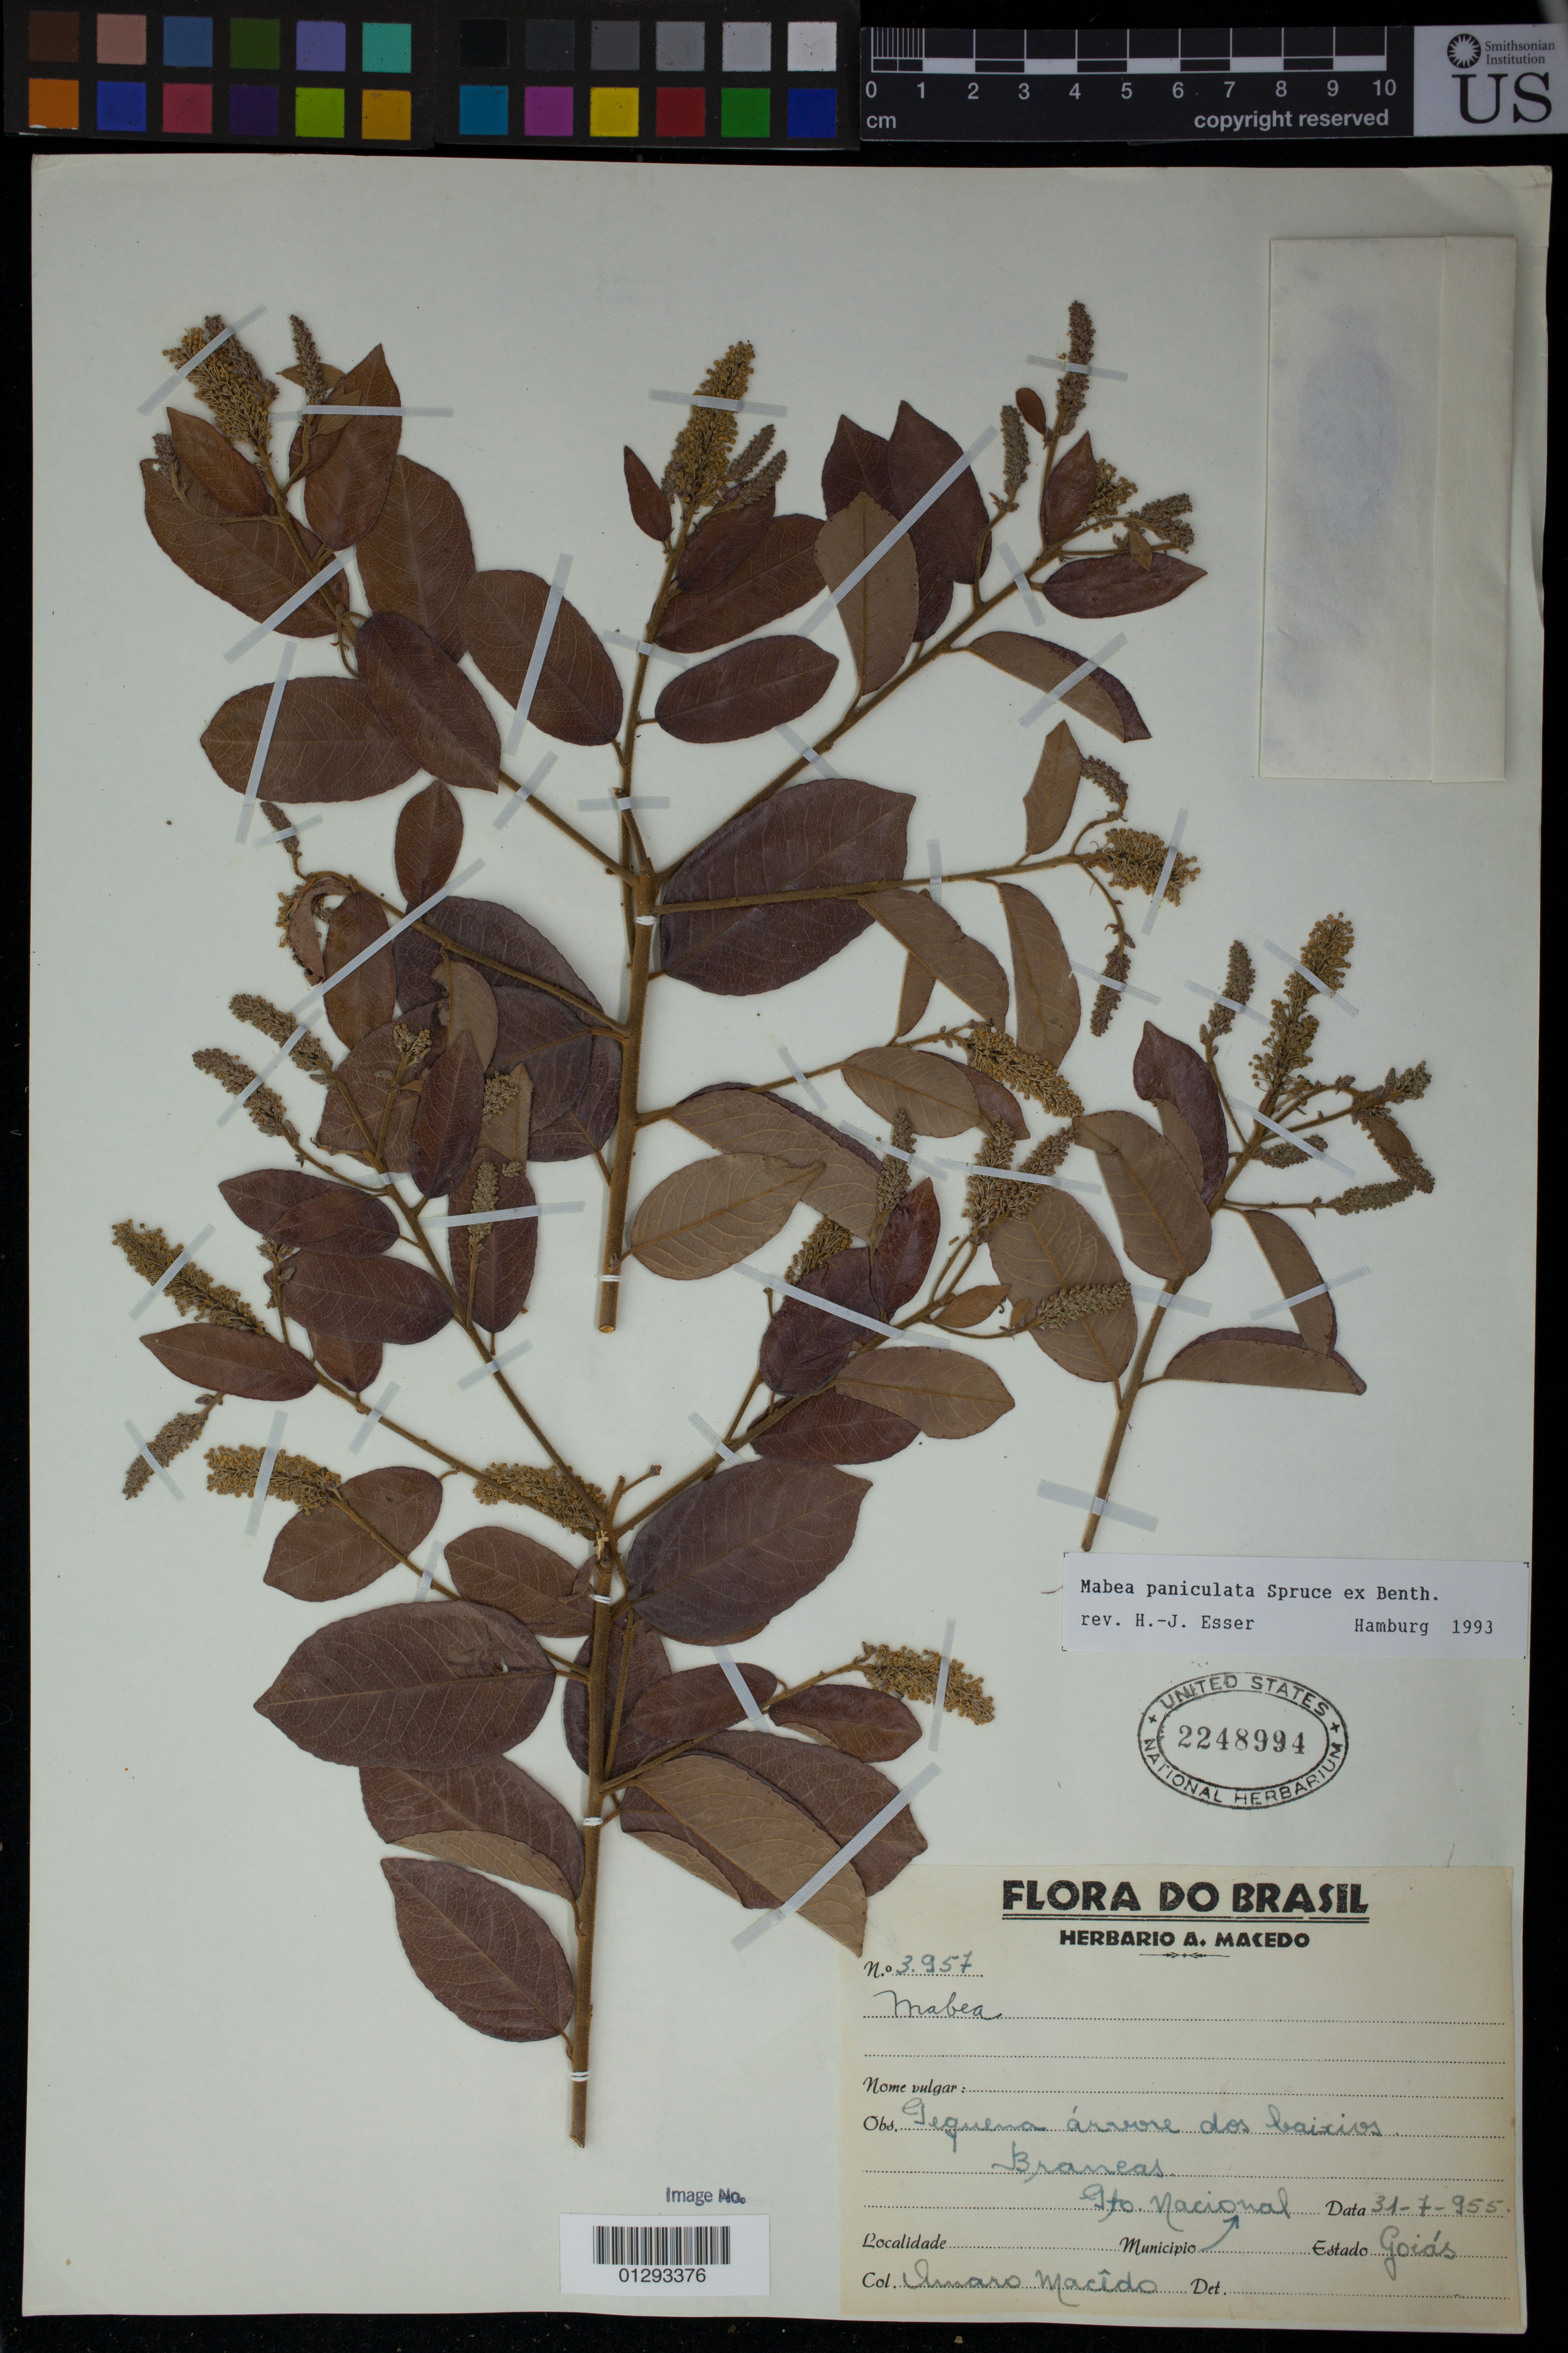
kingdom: Plantae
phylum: Tracheophyta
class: Magnoliopsida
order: Malpighiales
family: Euphorbiaceae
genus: Mabea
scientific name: Mabea paniculata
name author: Spruce ex Benth.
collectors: I. C. Macedo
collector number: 3957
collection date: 1955-07-31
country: Brazil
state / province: Goiás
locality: Pto. [Porto] Nacional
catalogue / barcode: US 2248994